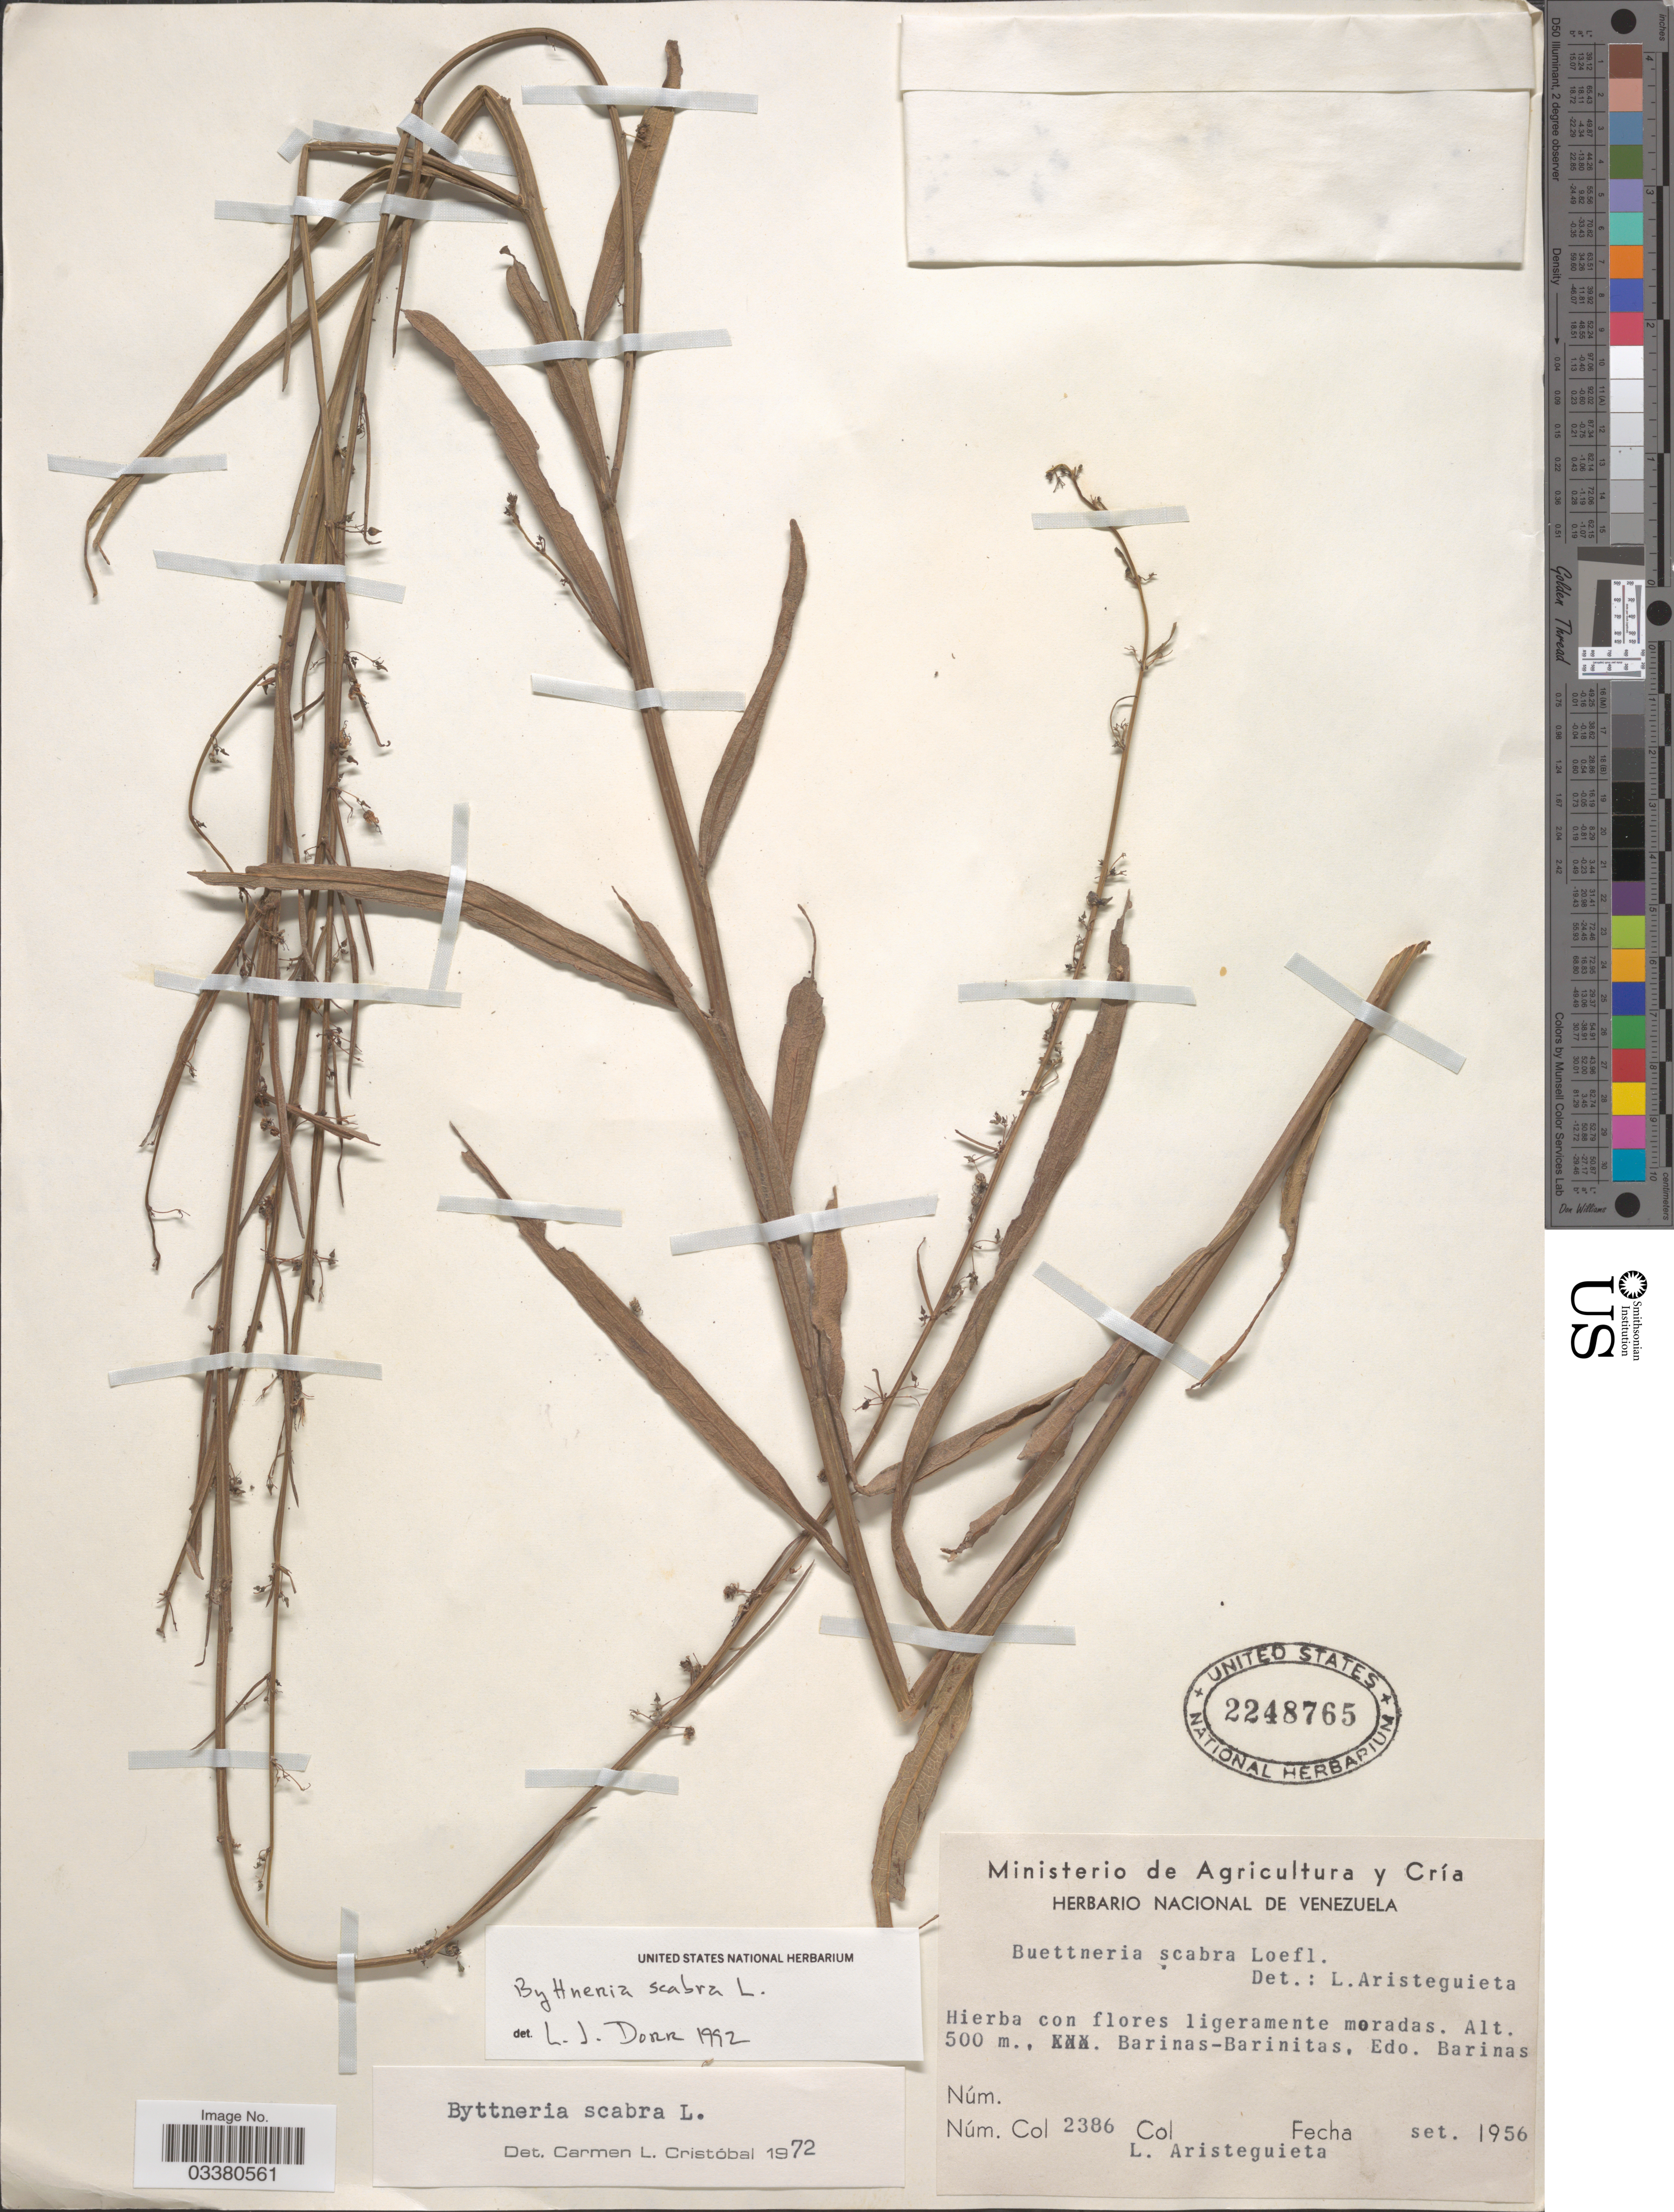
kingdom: Plantae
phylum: Tracheophyta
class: Magnoliopsida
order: Malvales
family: Malvaceae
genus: Byttneria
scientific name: Byttneria scabra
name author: L.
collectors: L. Aristeguieta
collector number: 2386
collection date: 1956-09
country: Venezuela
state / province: Barinas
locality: Barinas-Barinitas.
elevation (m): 500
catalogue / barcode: US 2248765